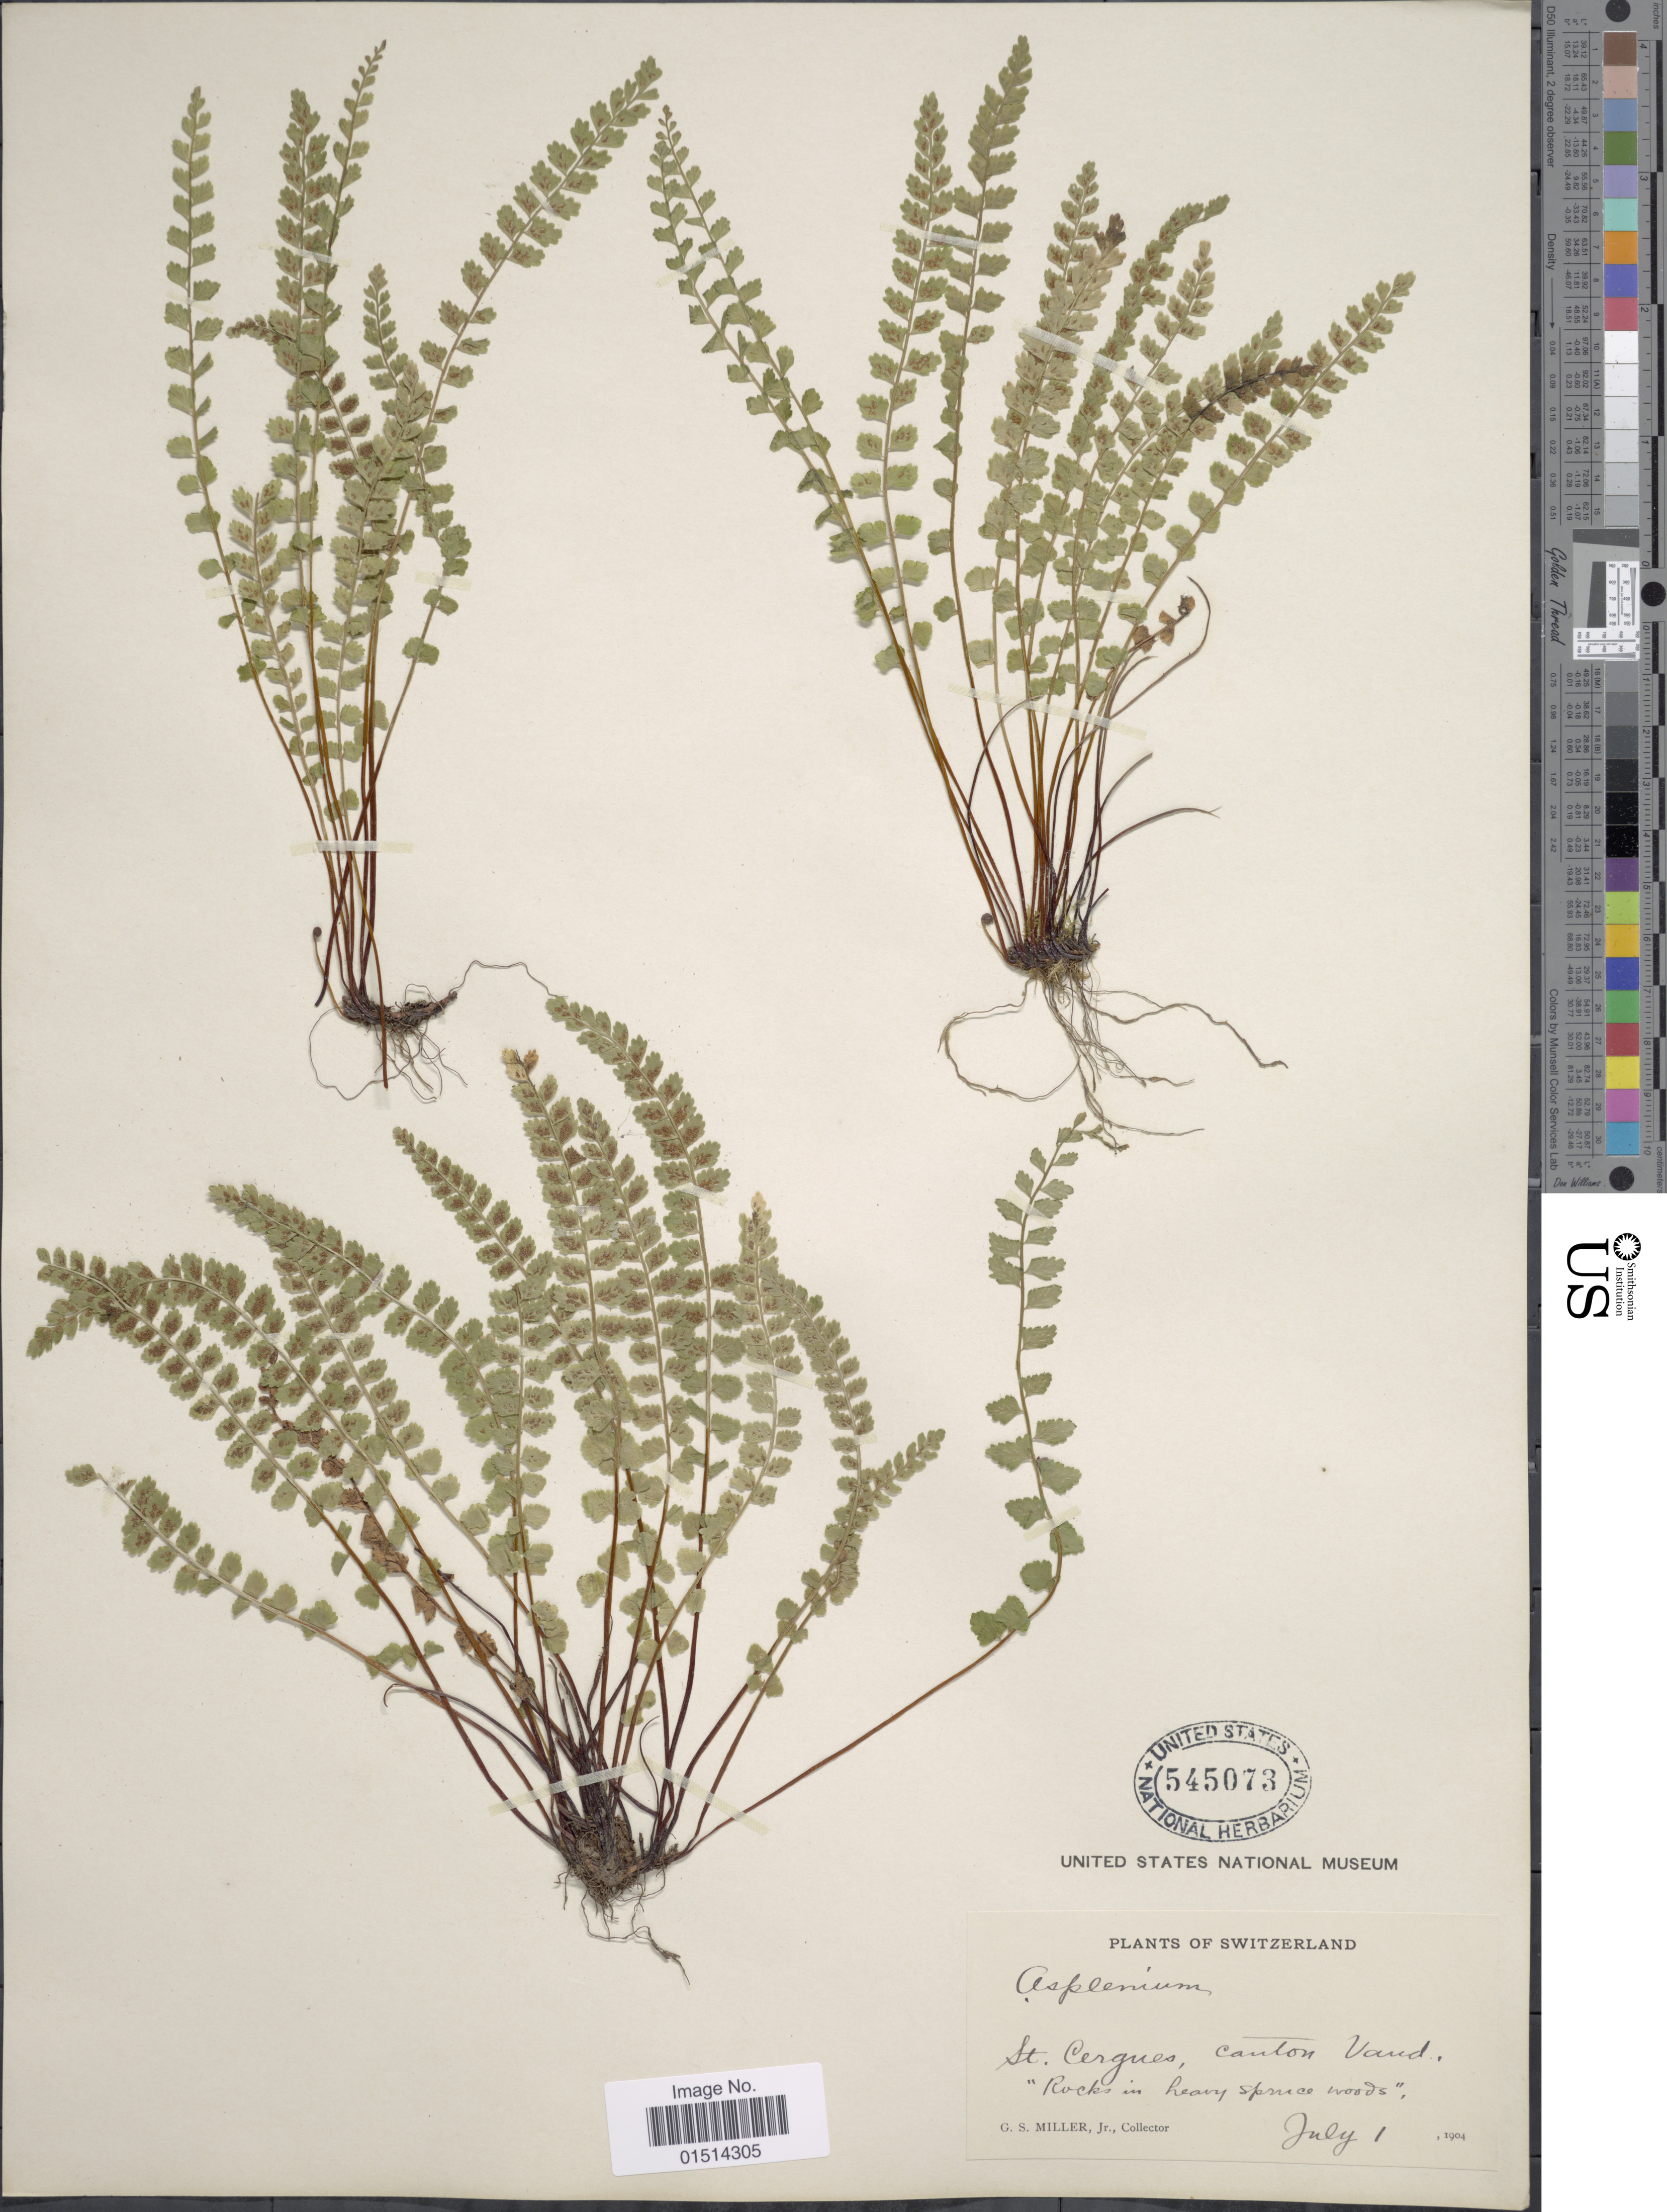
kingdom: Plantae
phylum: Tracheophyta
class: Polypodiopsida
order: Polypodiales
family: Aspleniaceae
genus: Asplenium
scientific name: Asplenium viride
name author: Huds.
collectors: G. S. Miller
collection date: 1904-07-01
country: Switzerland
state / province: Vaud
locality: St. Cergues, cauton Vaud, Rocks in heavy sprice woods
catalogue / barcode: US 45073